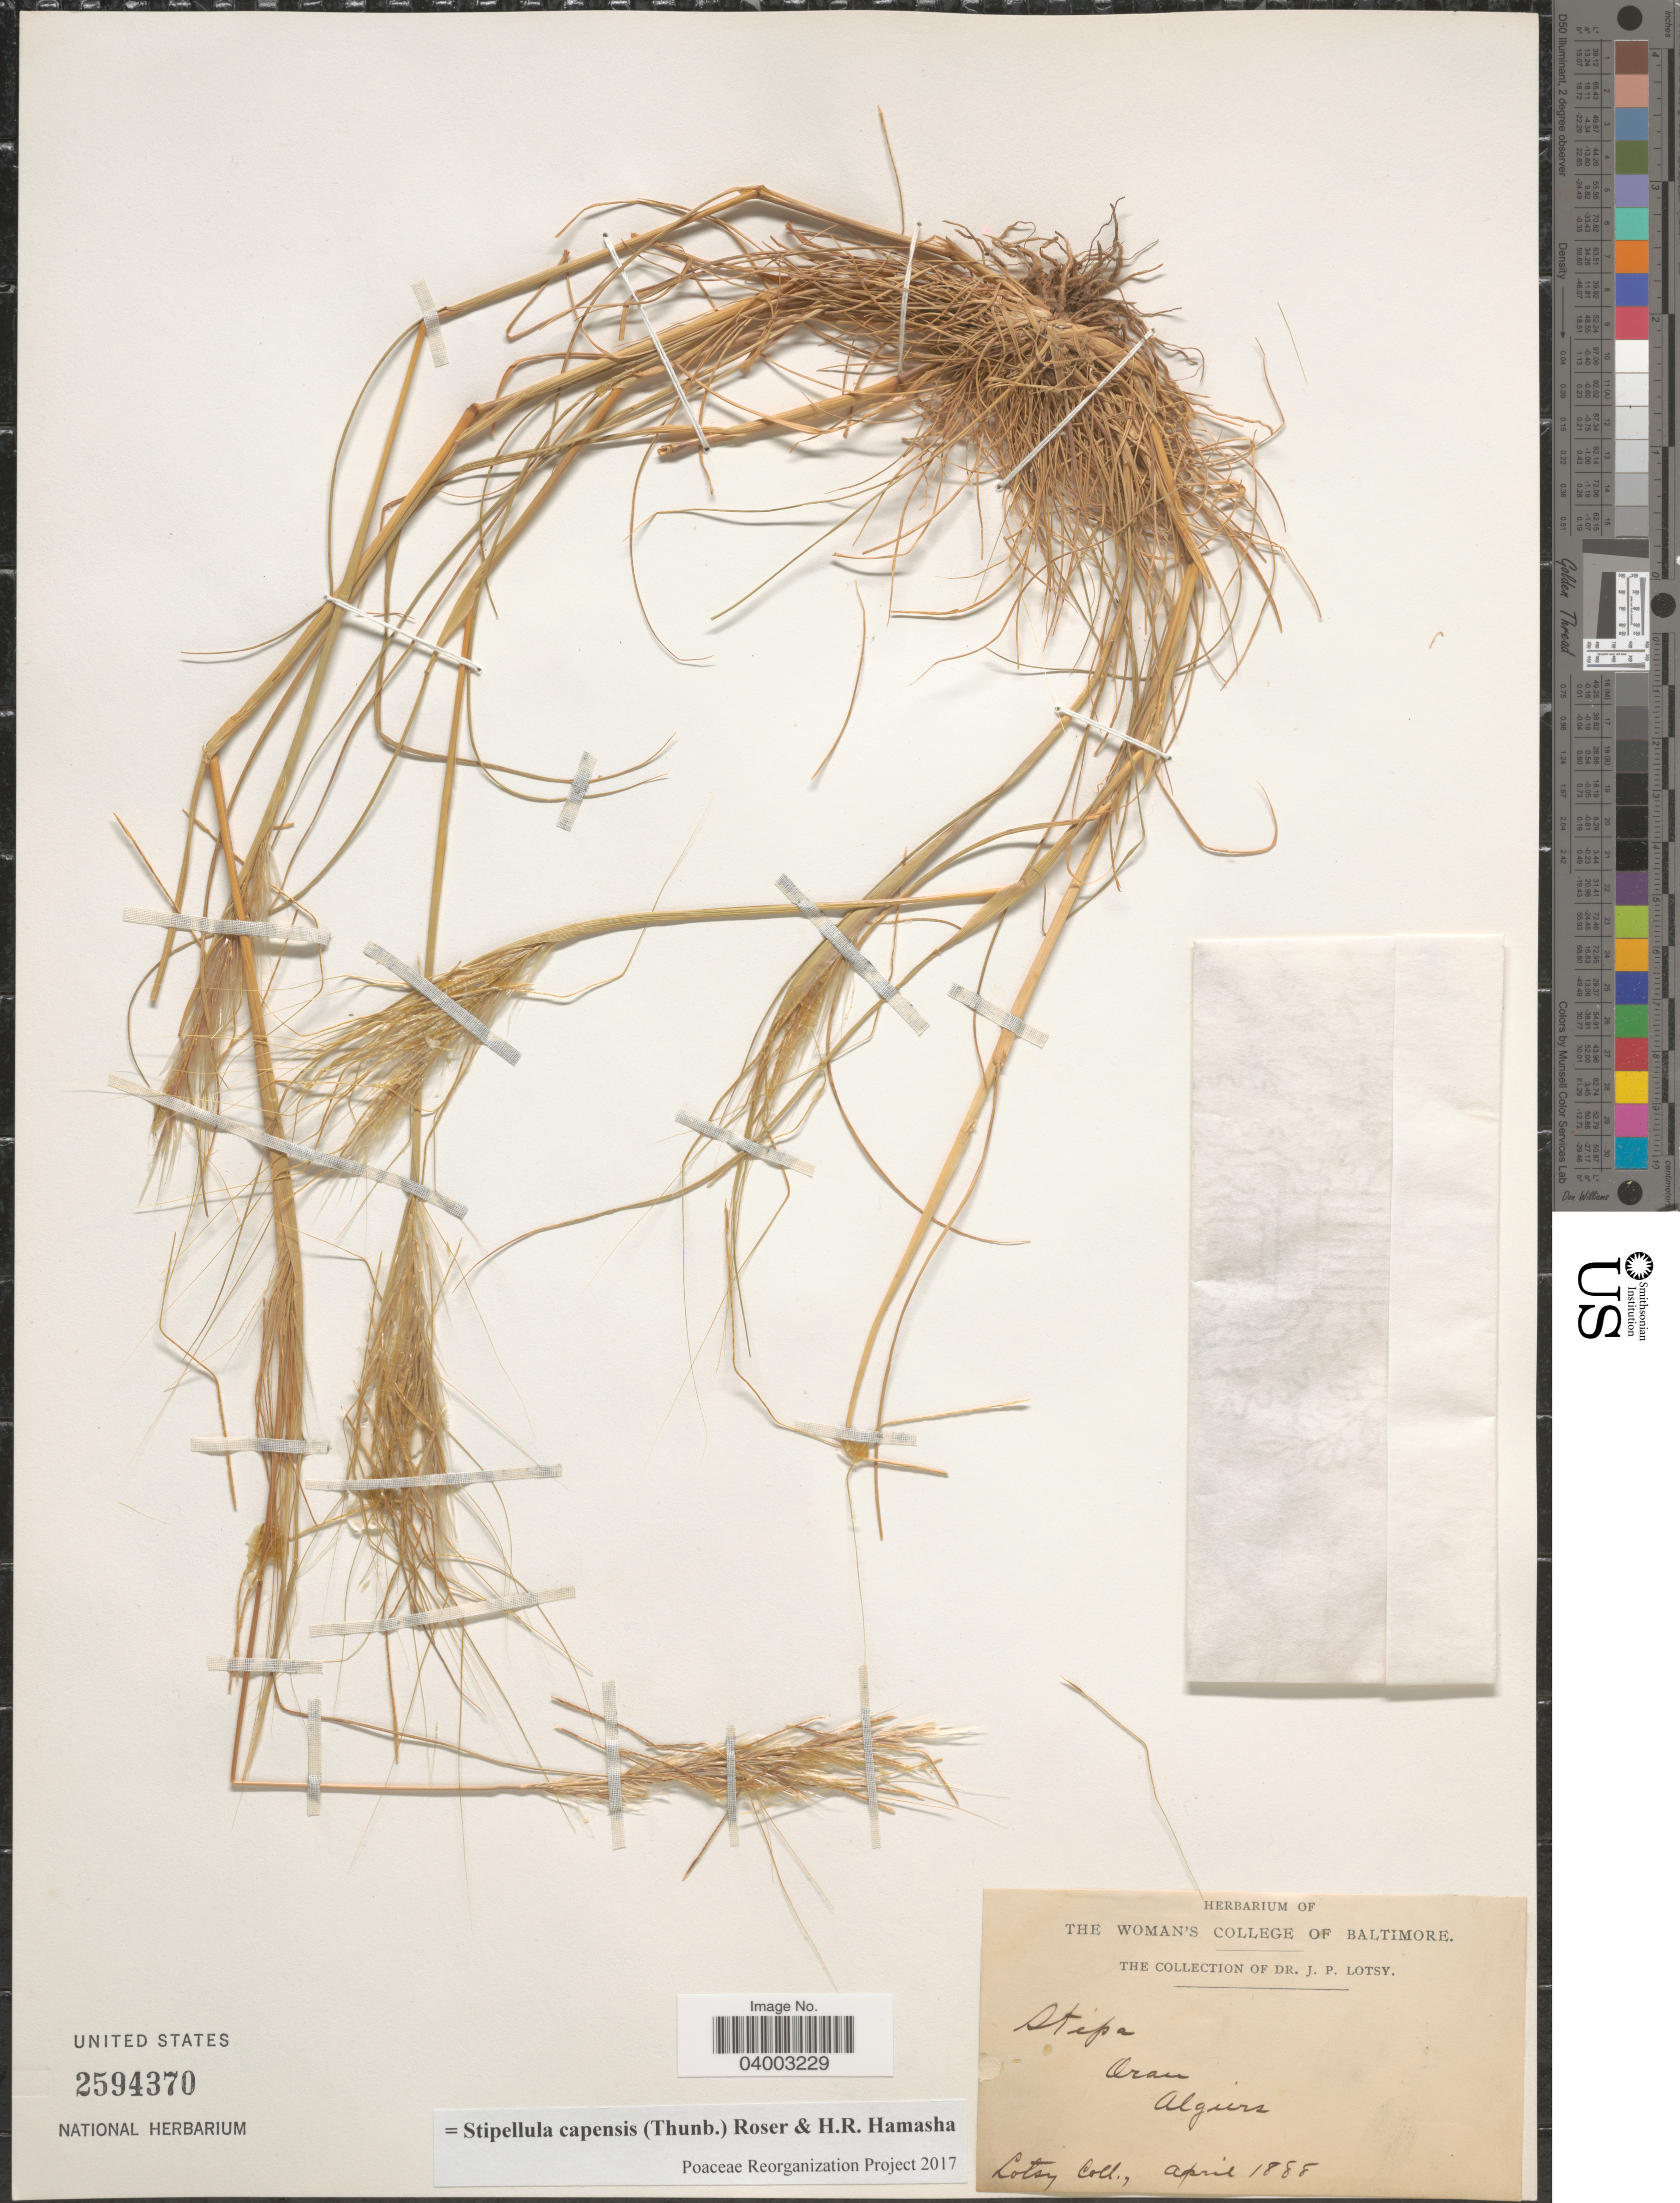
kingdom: Plantae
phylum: Tracheophyta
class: Liliopsida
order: Poales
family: Poaceae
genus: Stipellula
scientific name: Stipellula capensis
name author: (Thunb.) Röser & H. R. Hamasha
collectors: J. Lotsy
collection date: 1888-04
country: Algeria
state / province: Oran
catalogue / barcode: US 2594370